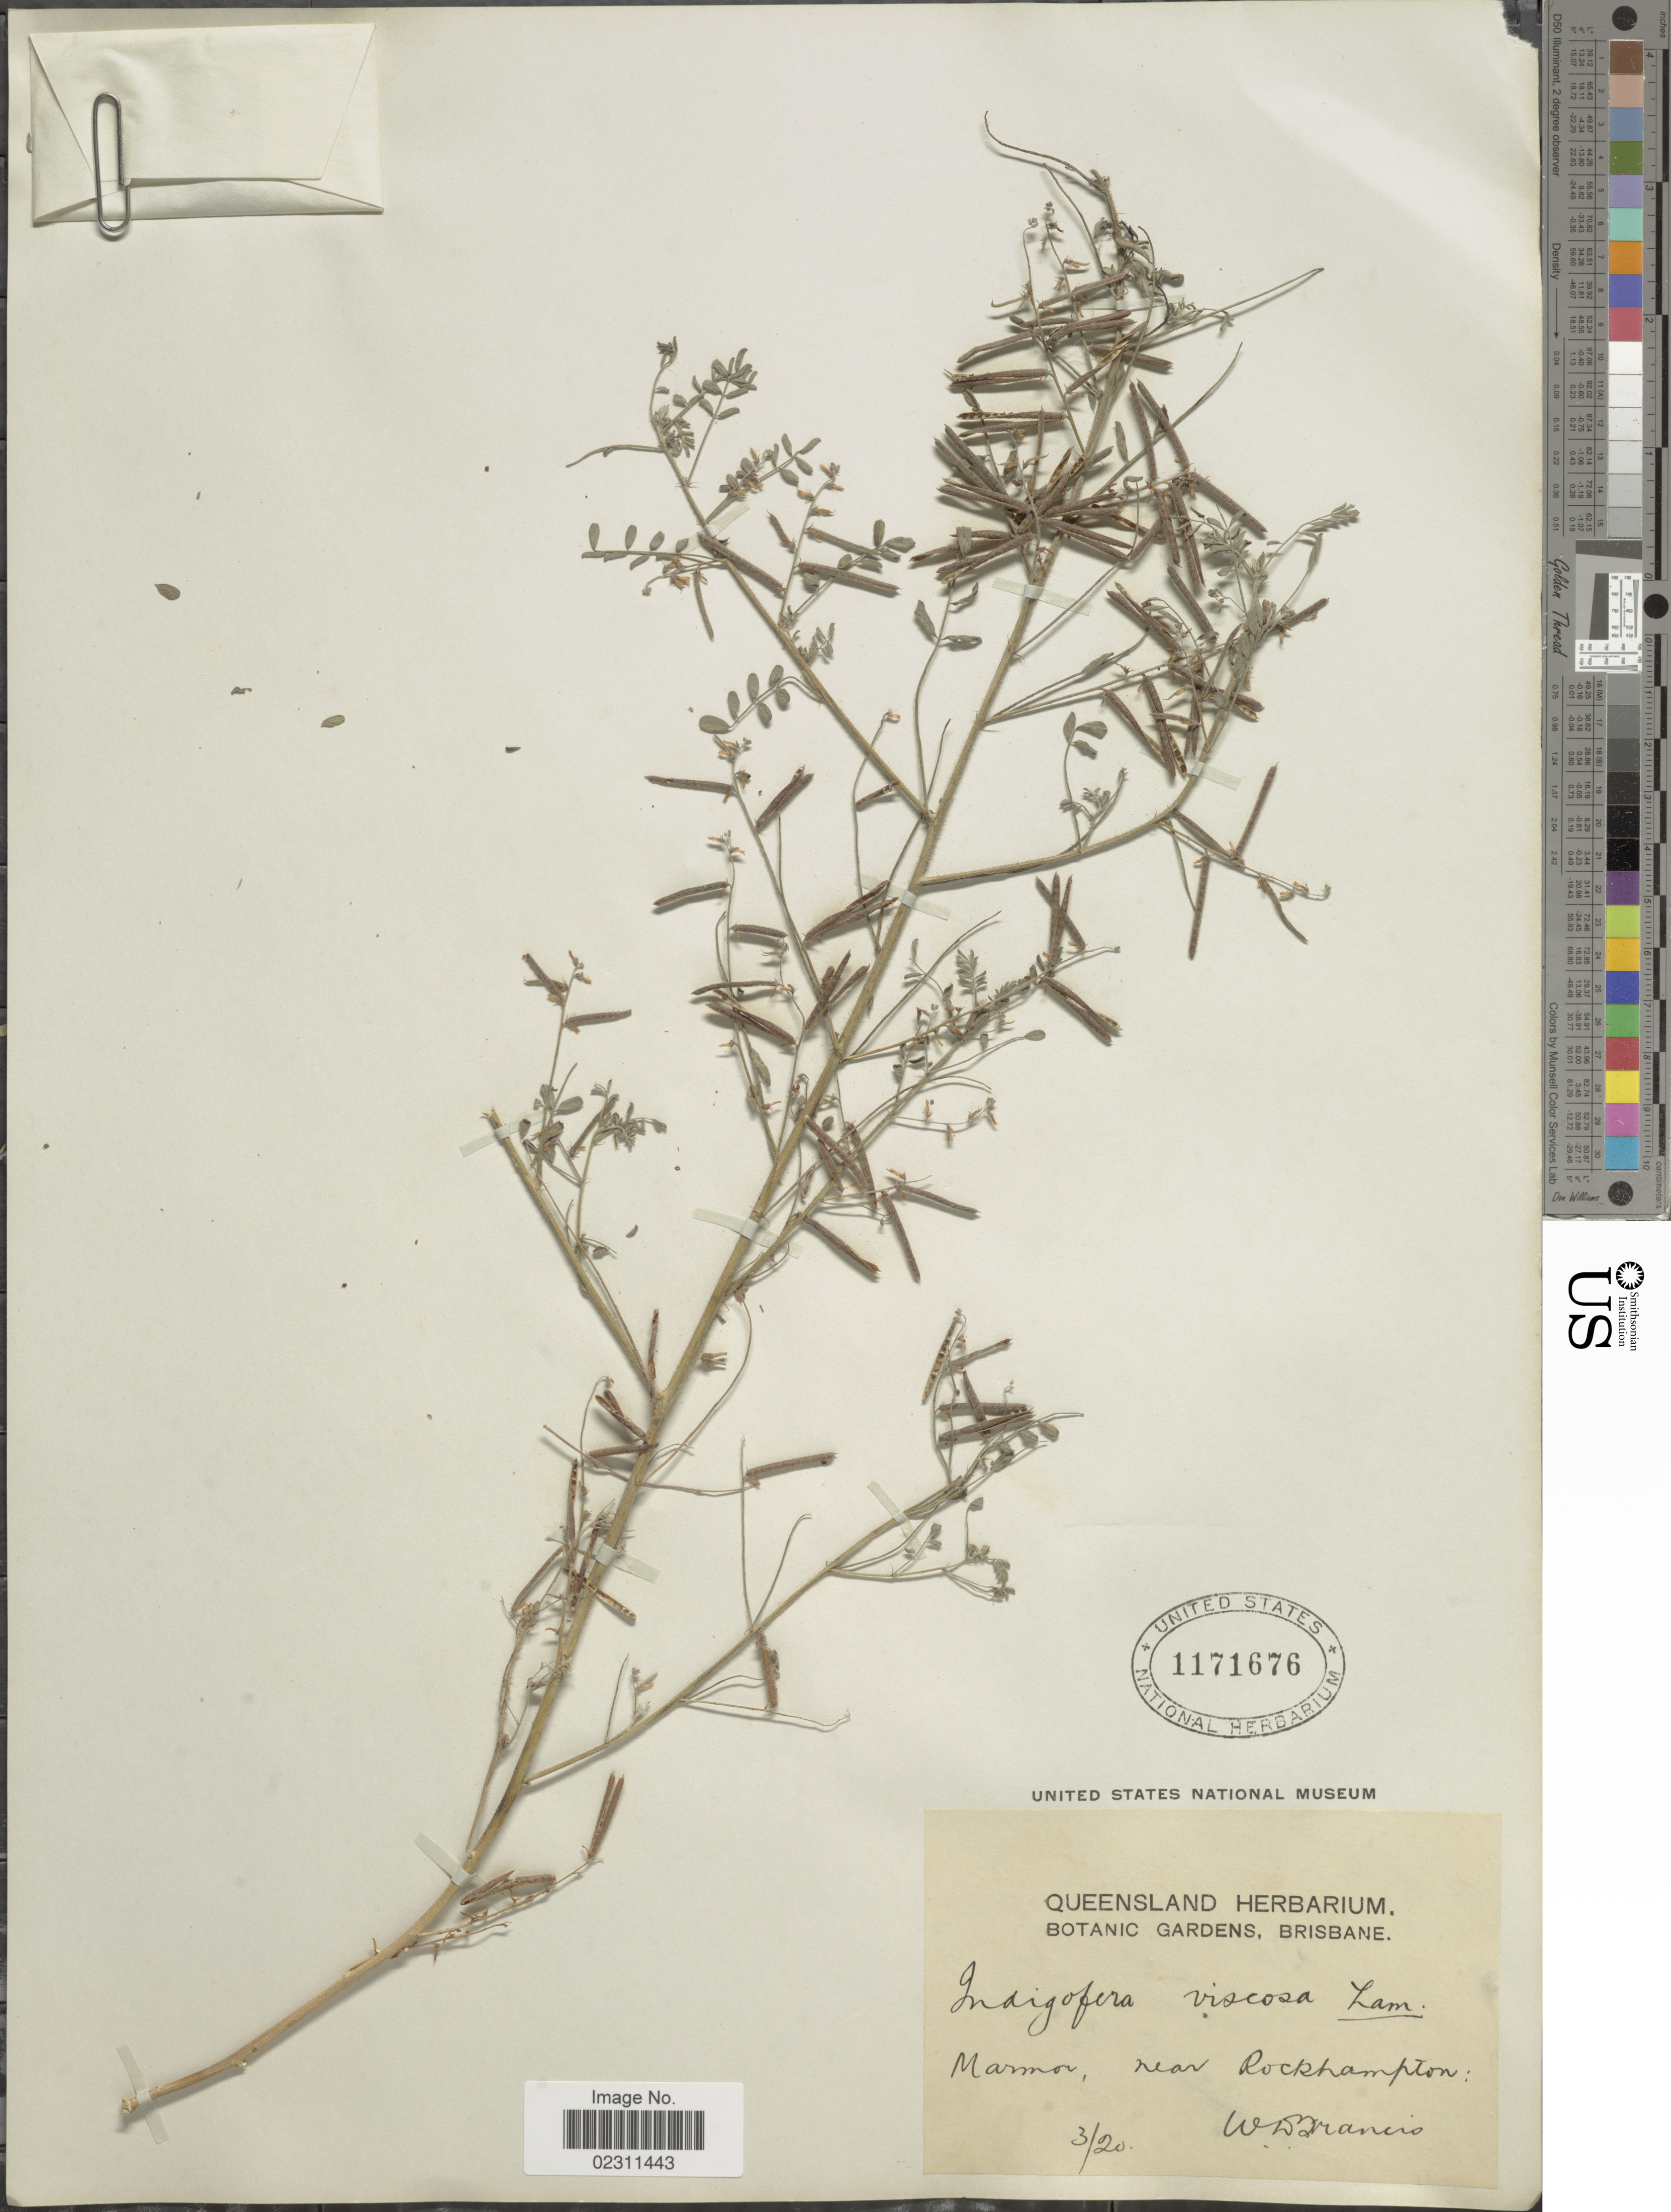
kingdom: Plantae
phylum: Tracheophyta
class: Magnoliopsida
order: Fabales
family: Fabaceae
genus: Indigofera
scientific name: Indigofera viscosa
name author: Lam.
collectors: W. Francis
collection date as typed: Transcribed d/m/y: /3/20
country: Australia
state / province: Queensland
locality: Marmor, near Rockhampton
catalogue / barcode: US 1171676